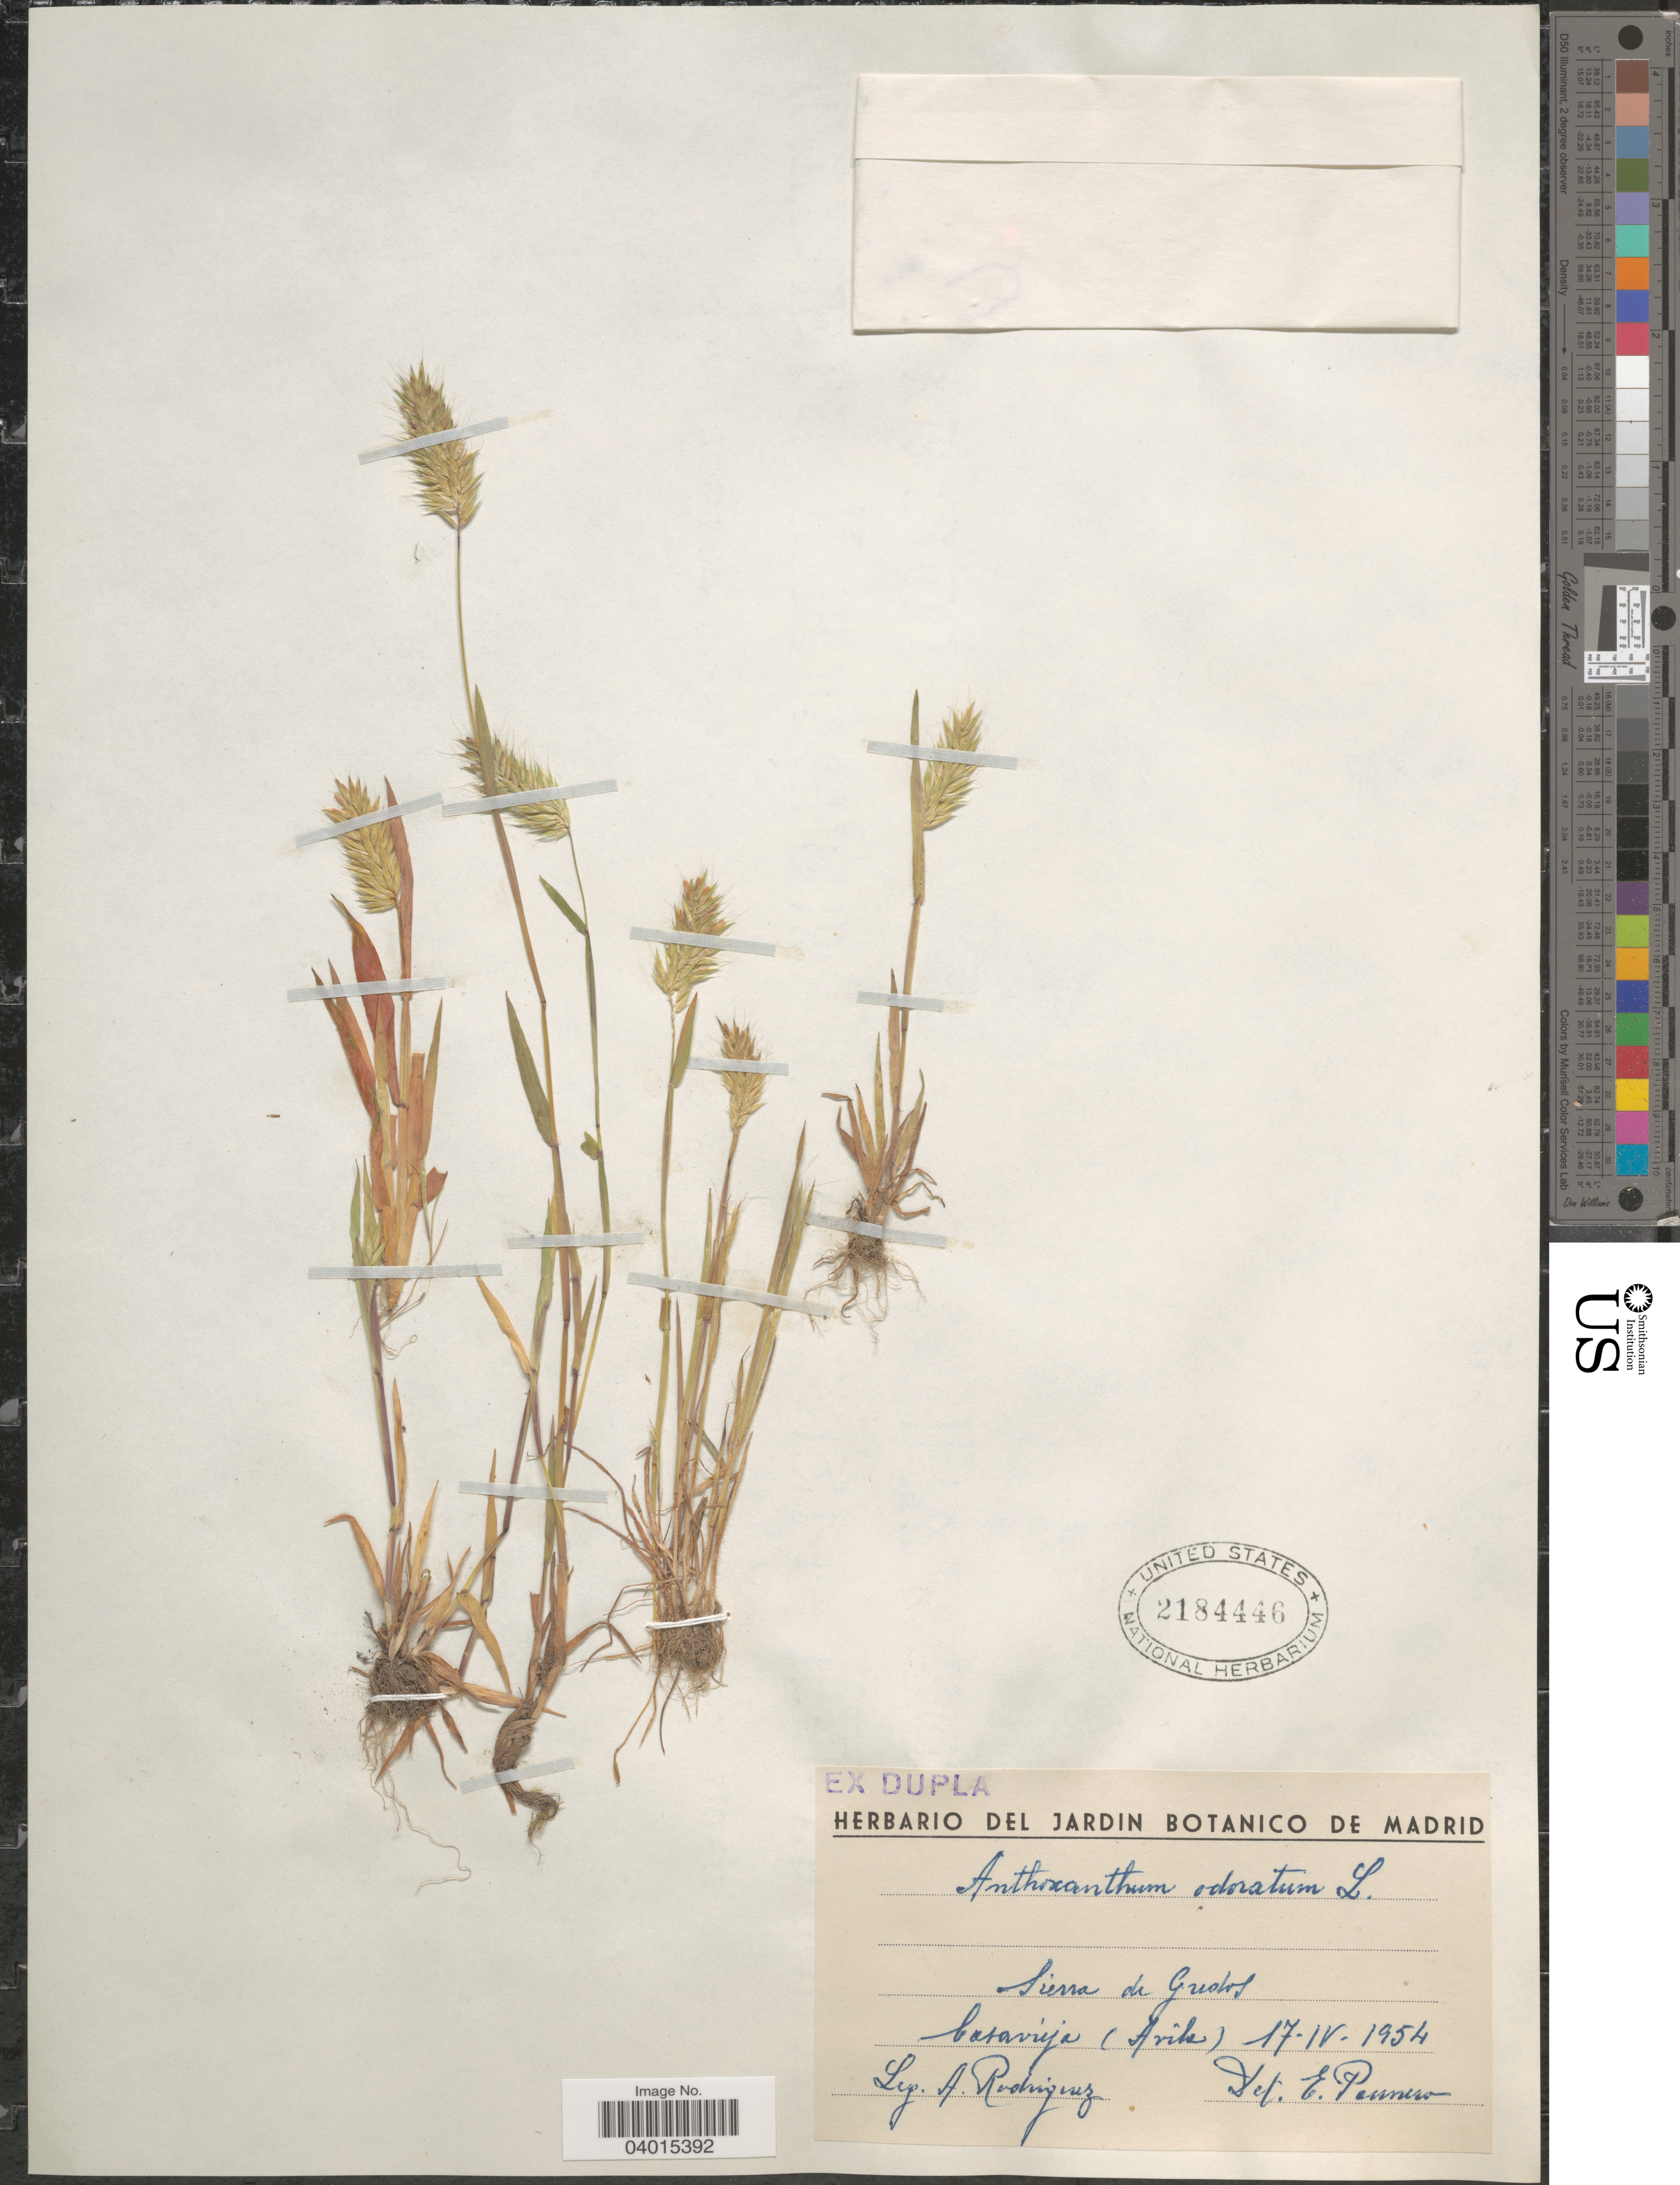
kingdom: Plantae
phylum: Tracheophyta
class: Liliopsida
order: Poales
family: Poaceae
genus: Anthoxanthum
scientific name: Anthoxanthum odoratum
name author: L.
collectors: A. Rodriguez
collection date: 1954-04-17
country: Spain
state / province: Madrid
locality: Sierra de Gudar. Casavija (Avila).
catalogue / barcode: US 2184446